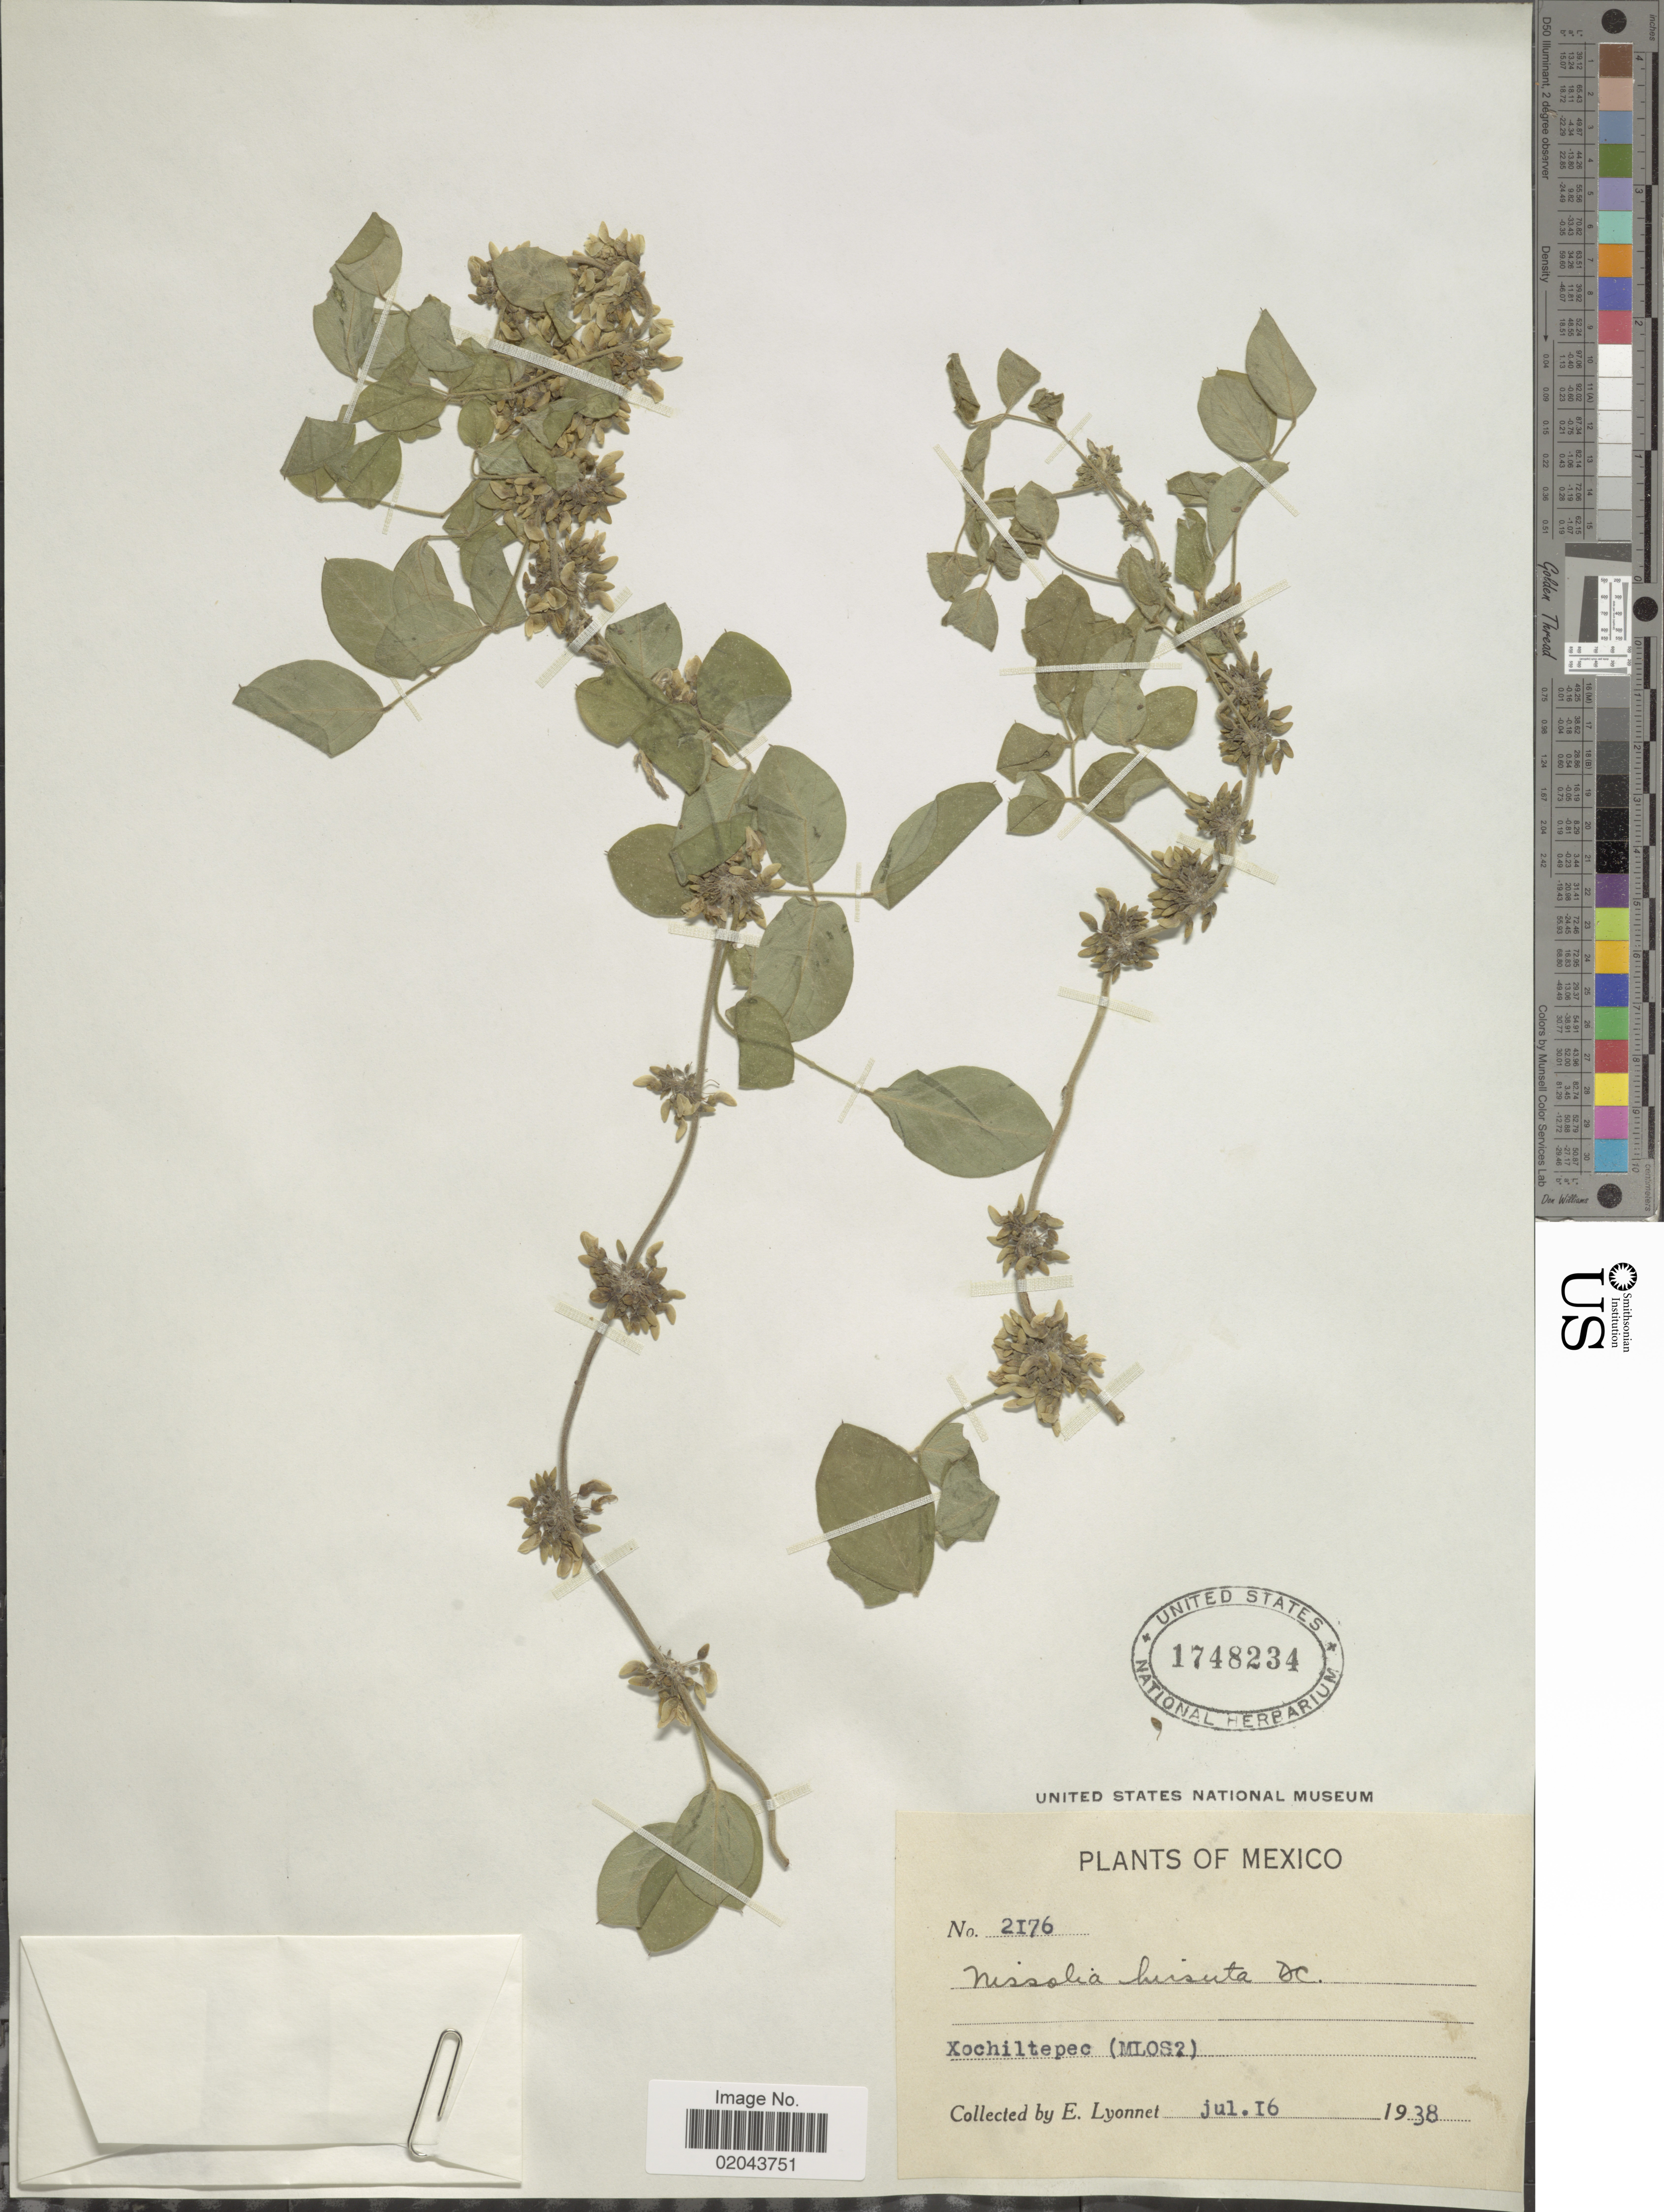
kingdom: Plantae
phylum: Tracheophyta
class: Magnoliopsida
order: Fabales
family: Fabaceae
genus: Nissolia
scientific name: Nissolia microptera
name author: Poir.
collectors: E. Lyonnet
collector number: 2176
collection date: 1938-07-16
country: Mexico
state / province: Morelos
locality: Xochilteoec (MLOS).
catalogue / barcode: US 1748234